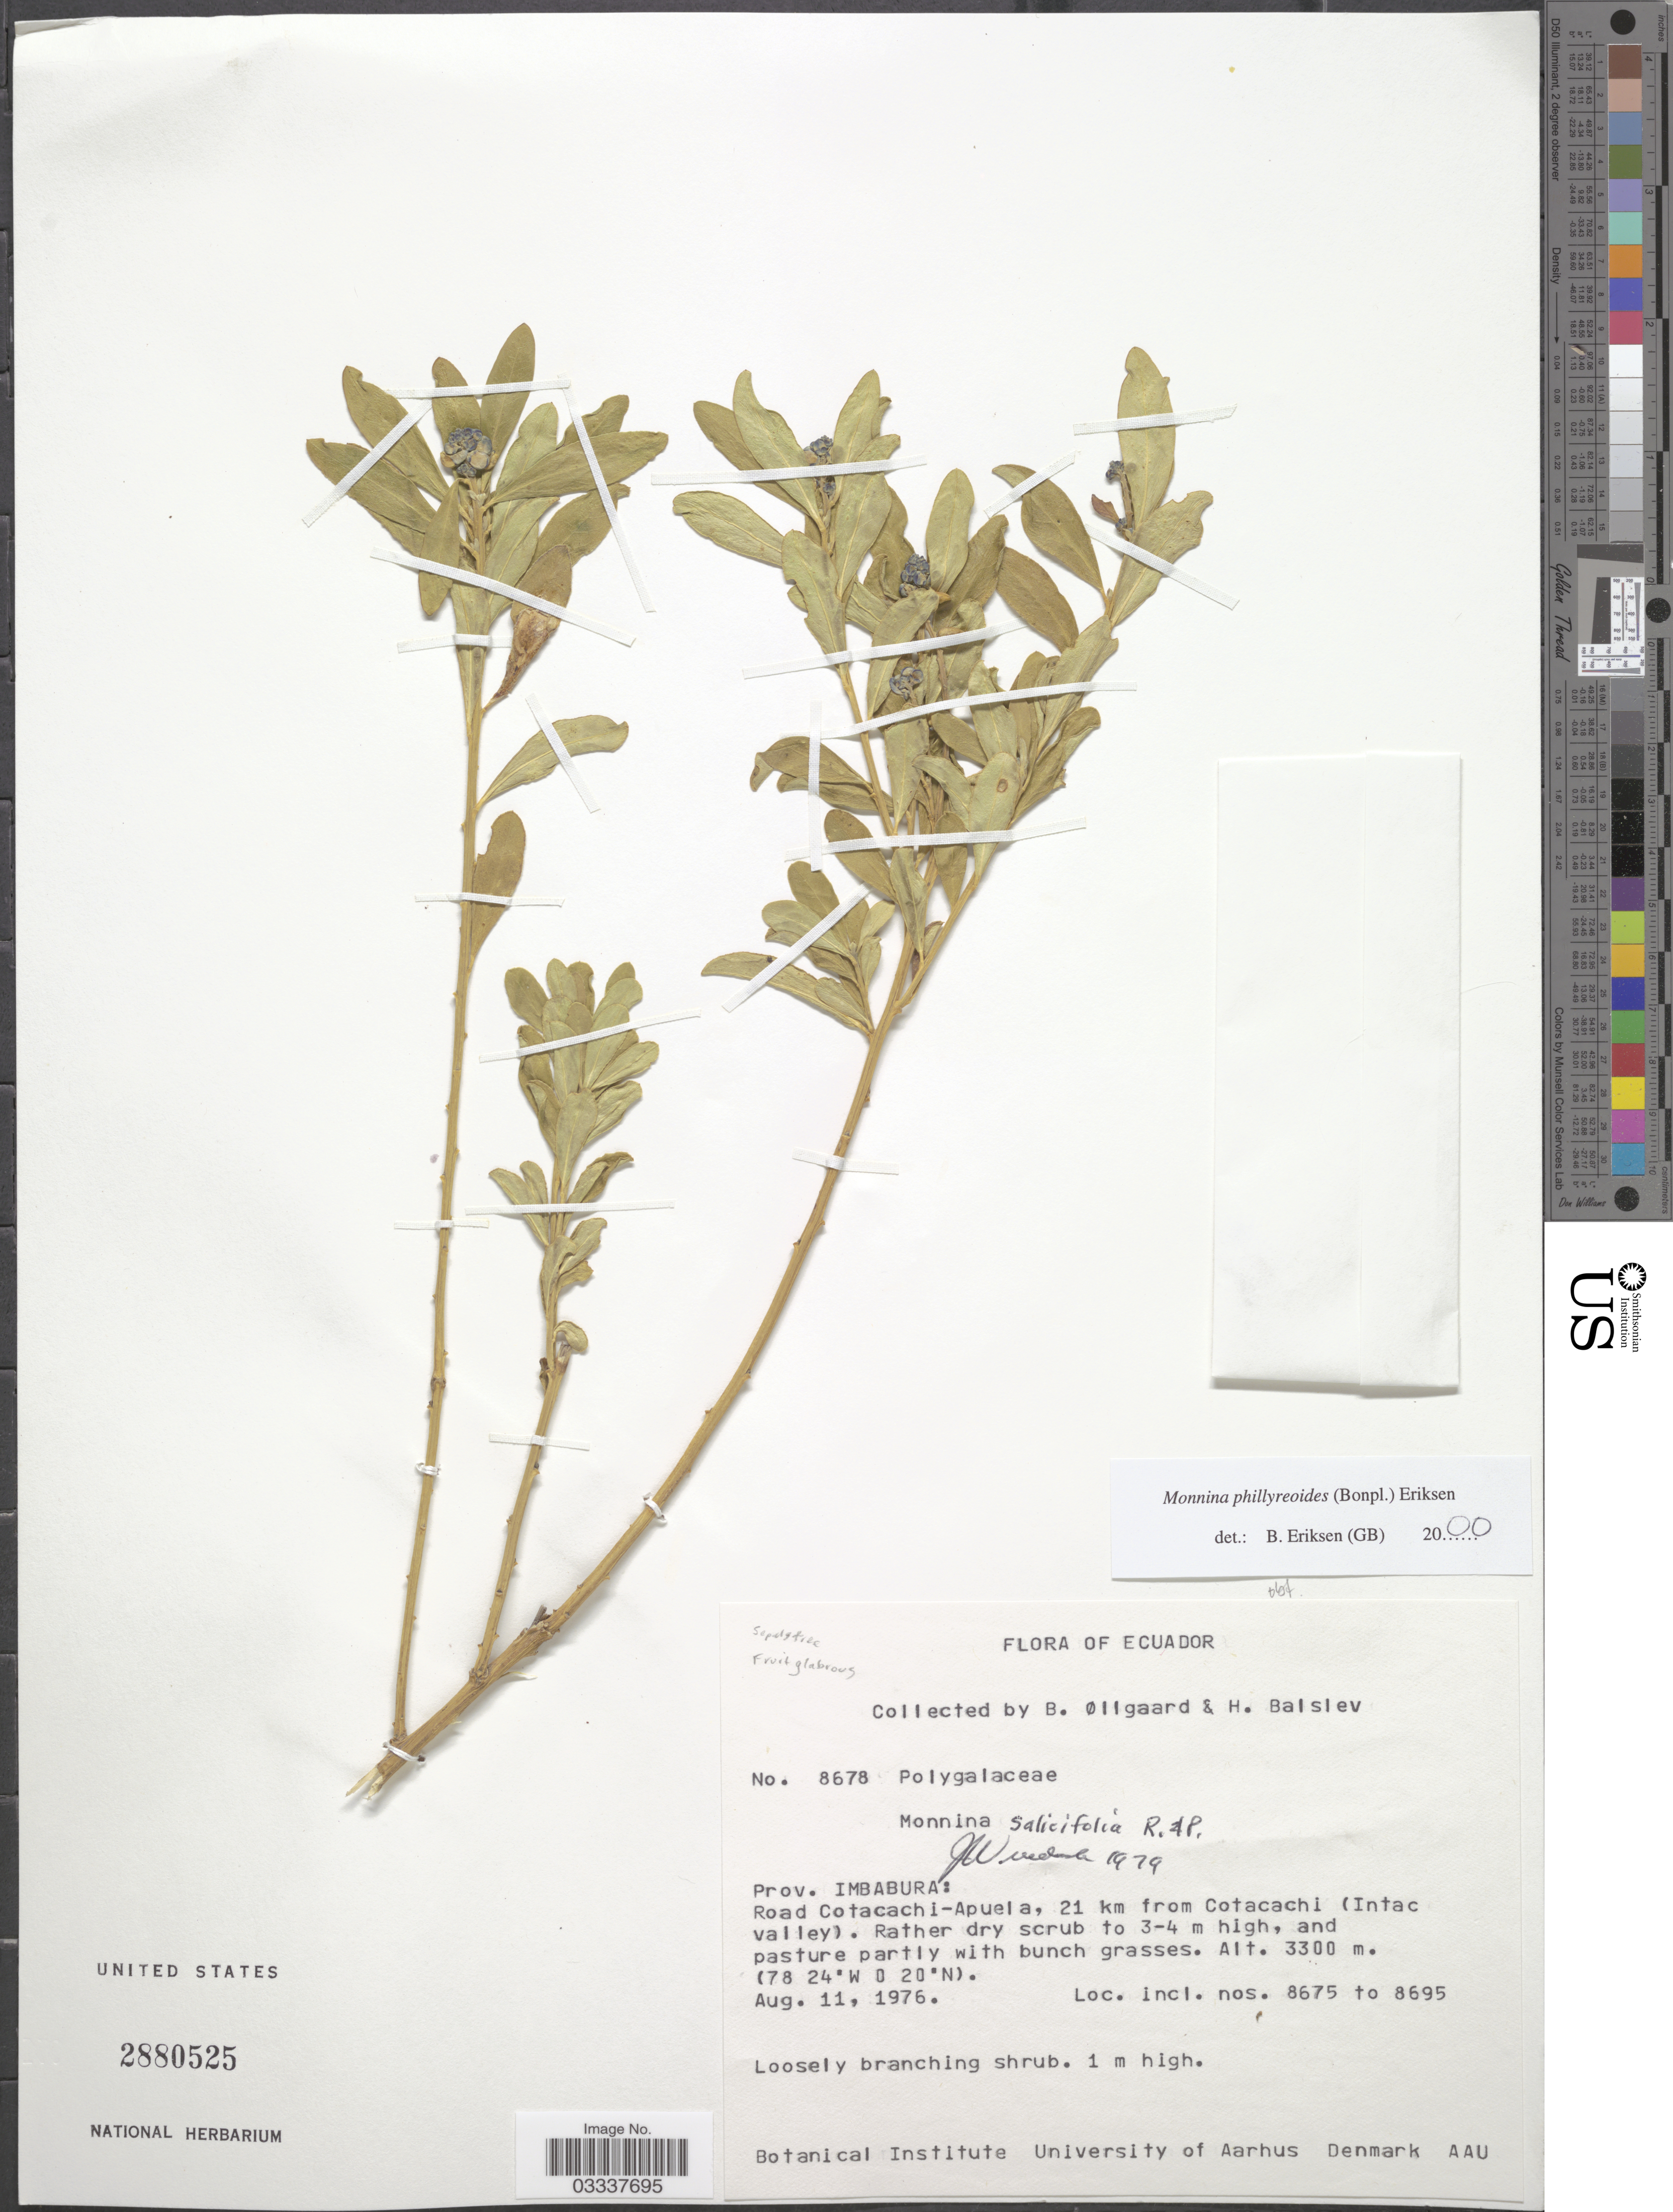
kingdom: Plantae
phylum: Tracheophyta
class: Magnoliopsida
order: Fabales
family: Polygalaceae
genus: Monnina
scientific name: Monnina phillyreoides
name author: (Bonpl.) B. Eriksen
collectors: B. Øllgaard & H. Balslev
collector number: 8678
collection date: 1976-08-11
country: Ecuador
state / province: Imbabura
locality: Road Cotacachi-Apuela, 21 km from Cotacachi (Intac valley).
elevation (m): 3300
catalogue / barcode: US 2880525